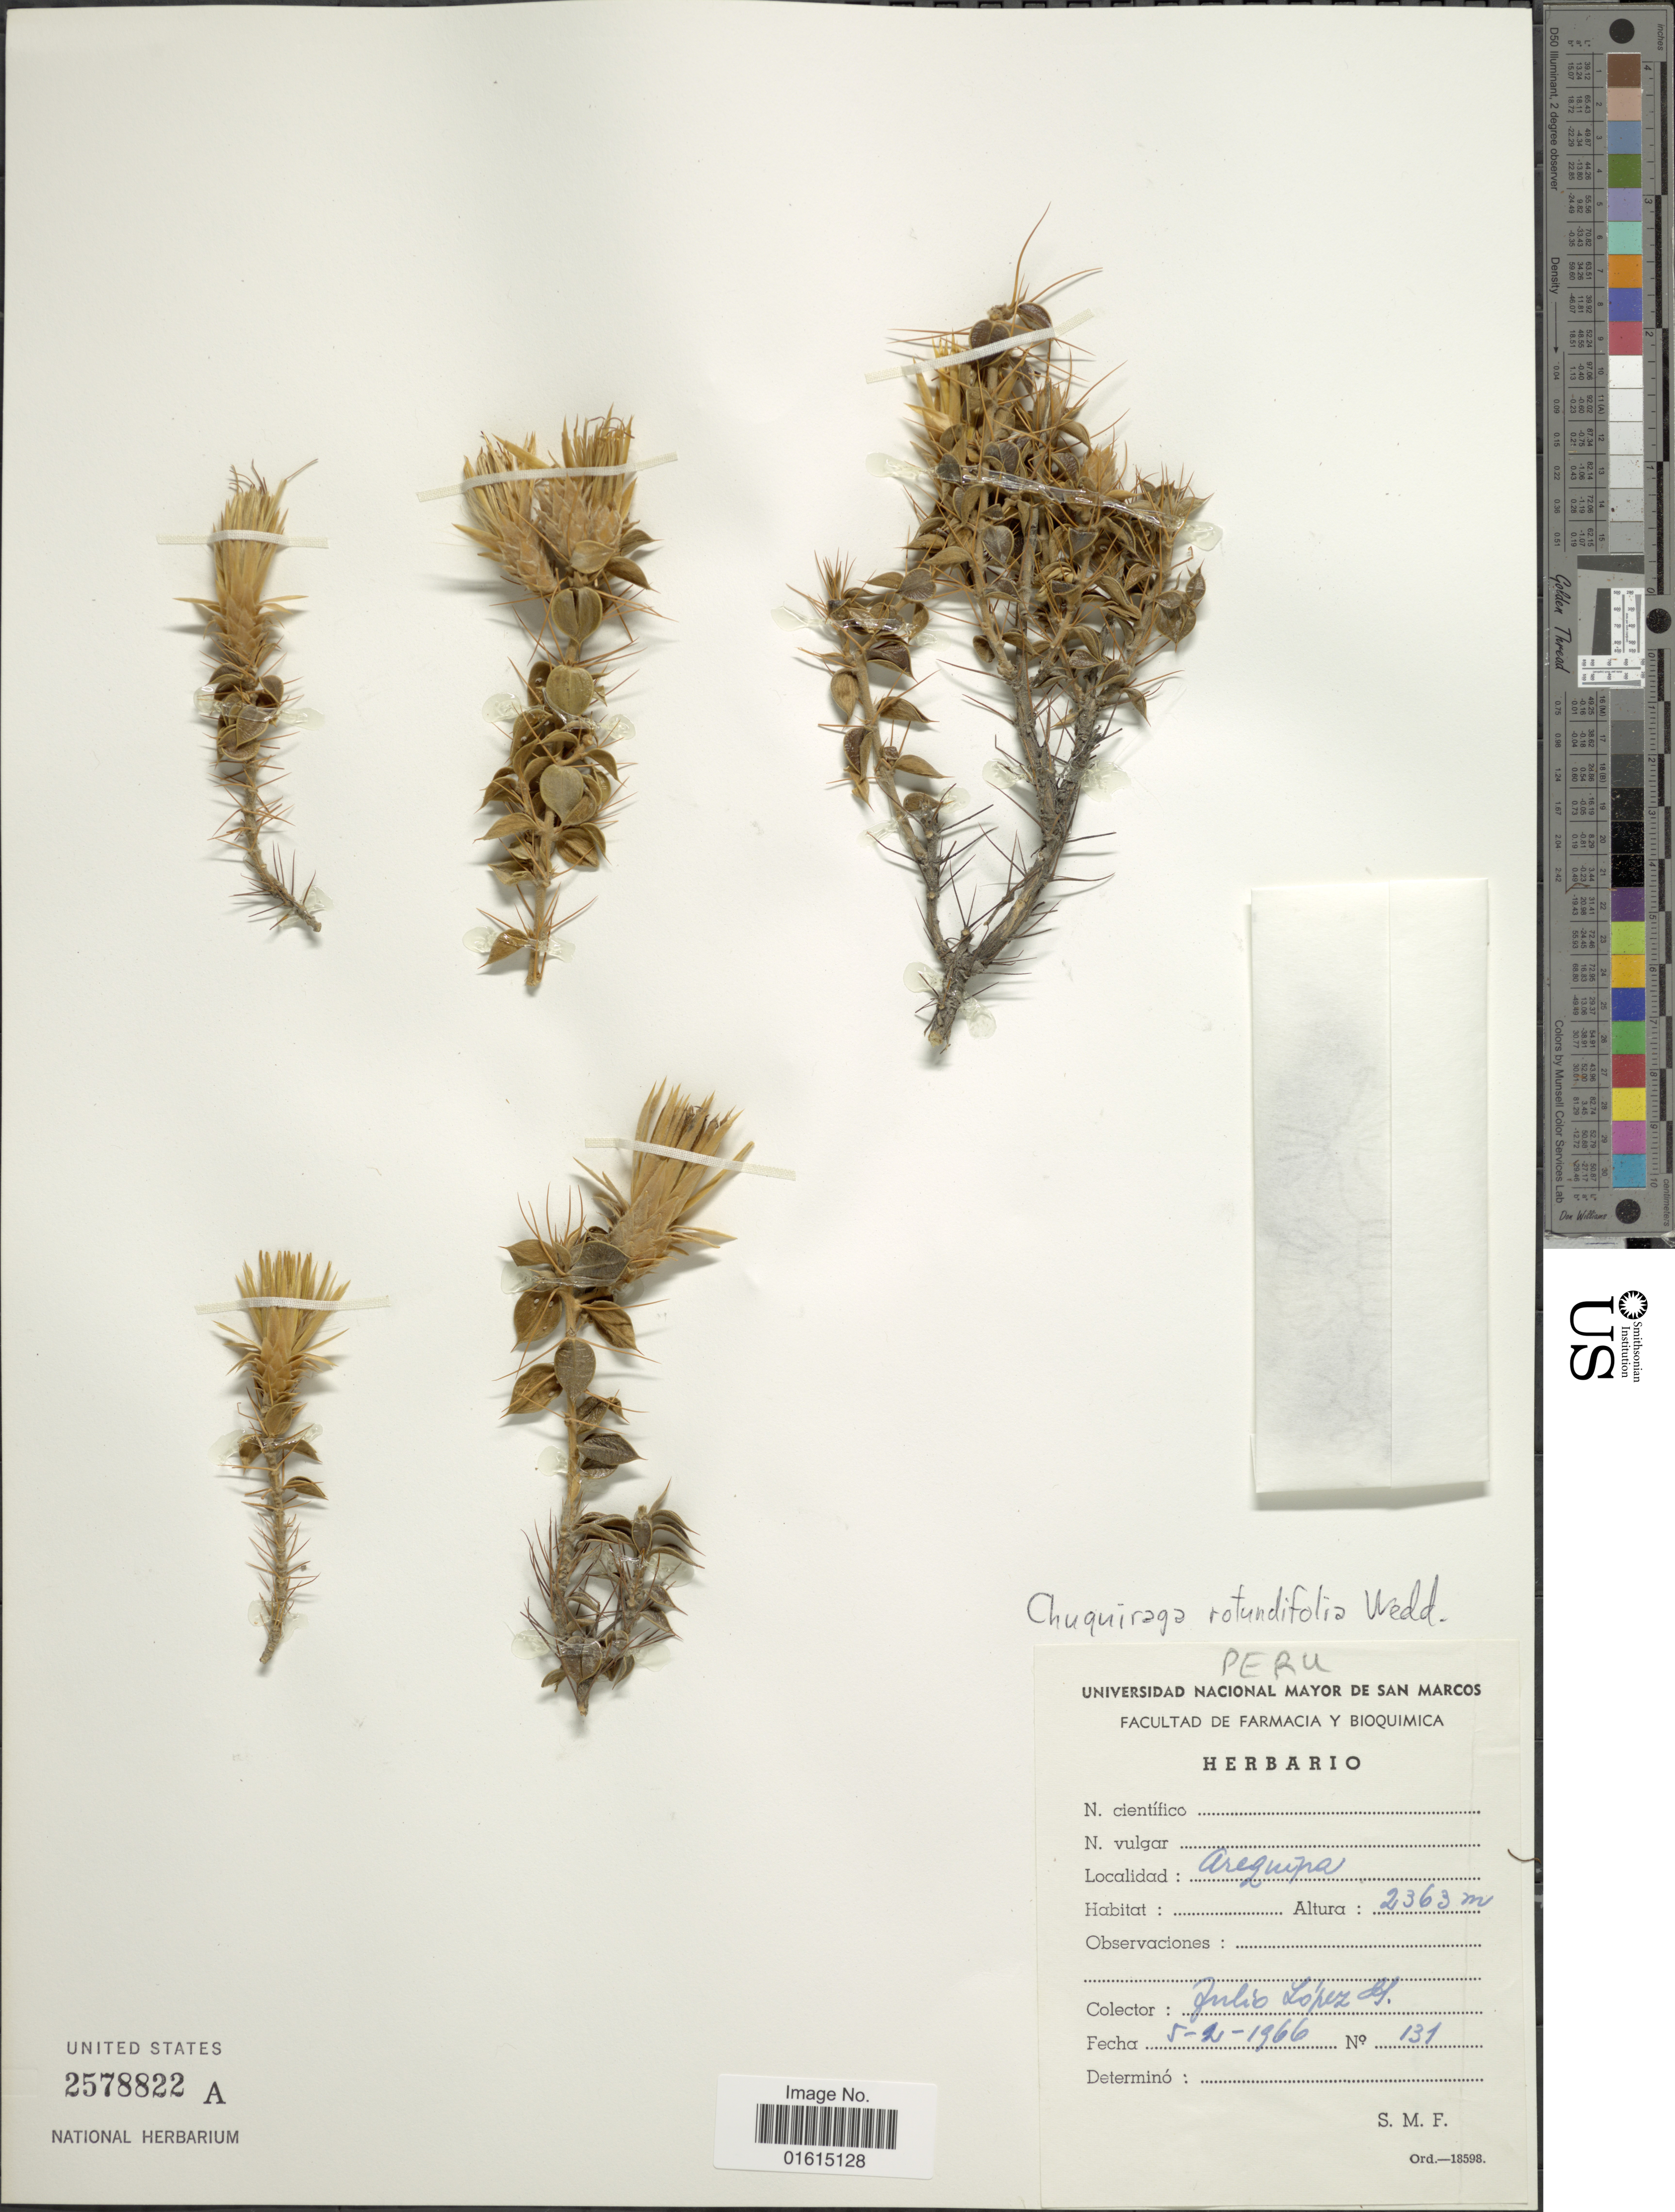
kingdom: Plantae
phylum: Tracheophyta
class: Magnoliopsida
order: Asterales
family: Asteraceae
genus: Chuquiraga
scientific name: Chuquiraga spinosa subsp. rotundifolia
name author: (Wedd.) C. Ezcurra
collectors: J. López G.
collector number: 131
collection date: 1966-02-05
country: Peru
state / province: Arequipa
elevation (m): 2363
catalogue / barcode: US 2578822A